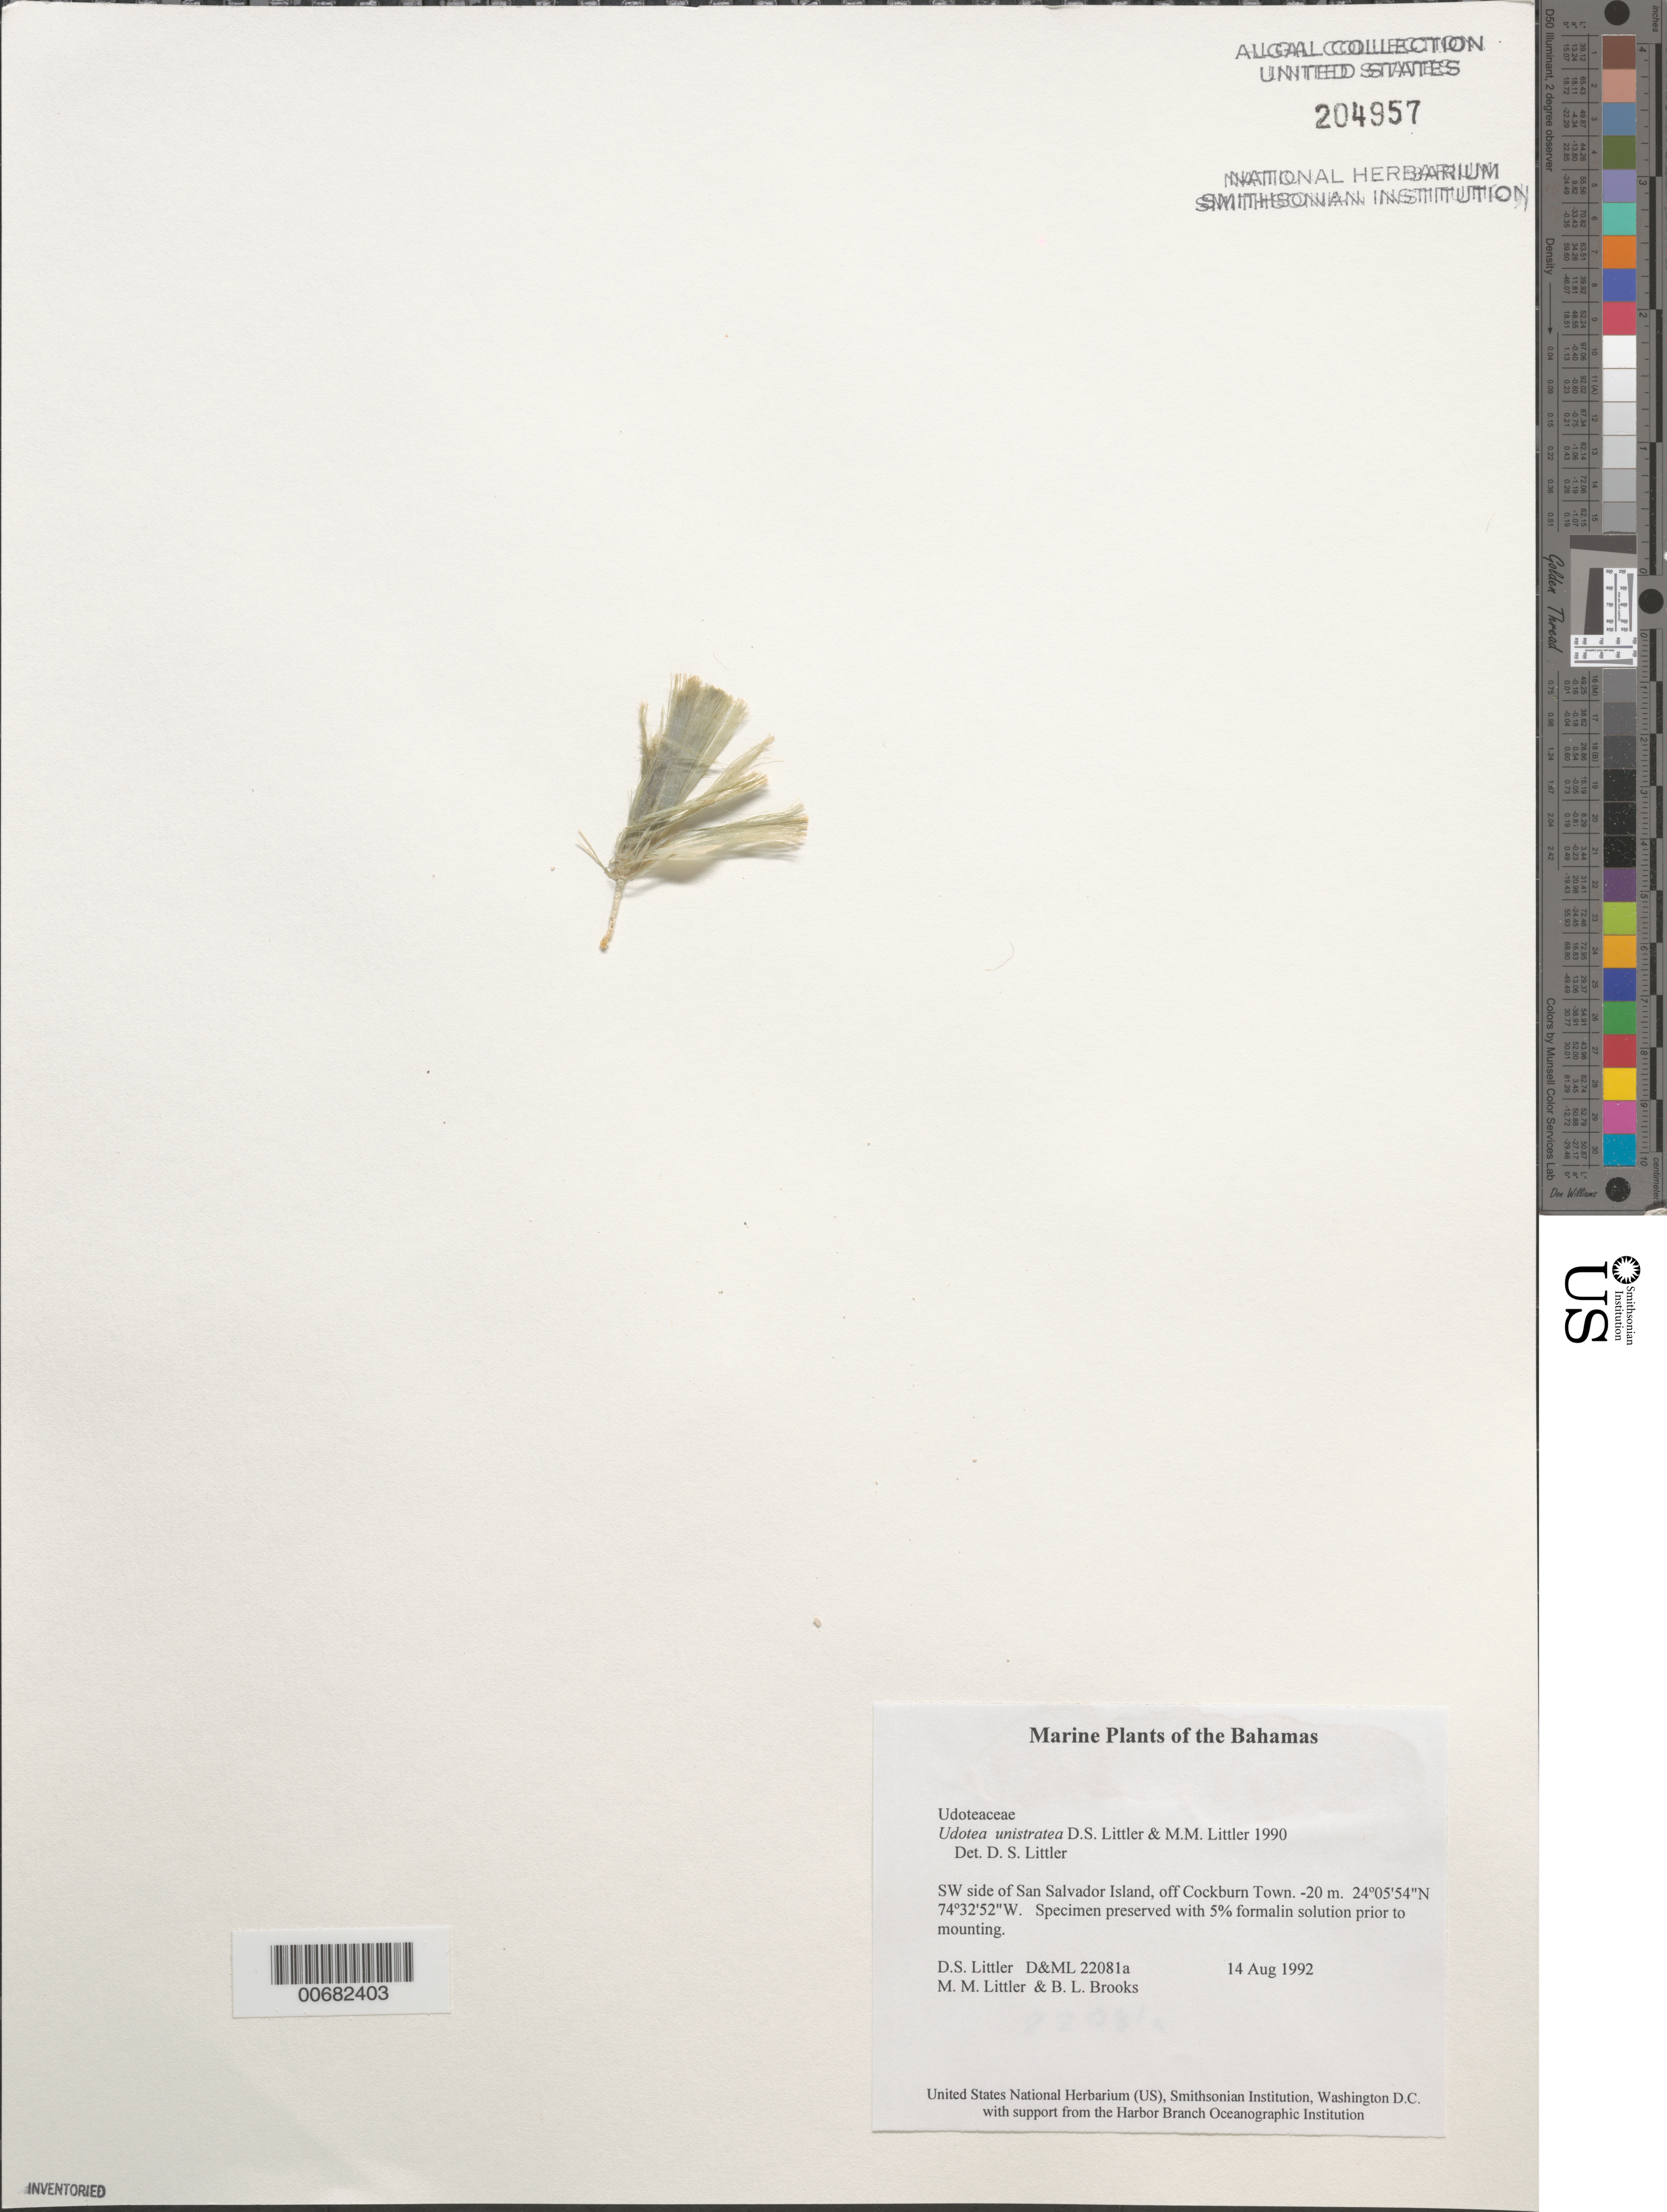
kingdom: Plantae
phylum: Chlorophyta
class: Ulvophyceae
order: Bryopsidales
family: Udoteaceae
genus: Udotea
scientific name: Udotea unistratea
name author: D.S. Littler & Littler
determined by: Littler, D. S.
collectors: D. S. Littler, M. M. Littler & B. Brooks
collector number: D&ML 22081a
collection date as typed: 14 Aug 1992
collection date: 1992-08-14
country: Bahamas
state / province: San Salvador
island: San Salvador Island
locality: Off Cockburn Town, southwest side of island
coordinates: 24 05' 54" N, 74 32' 52" W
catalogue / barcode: US 204957